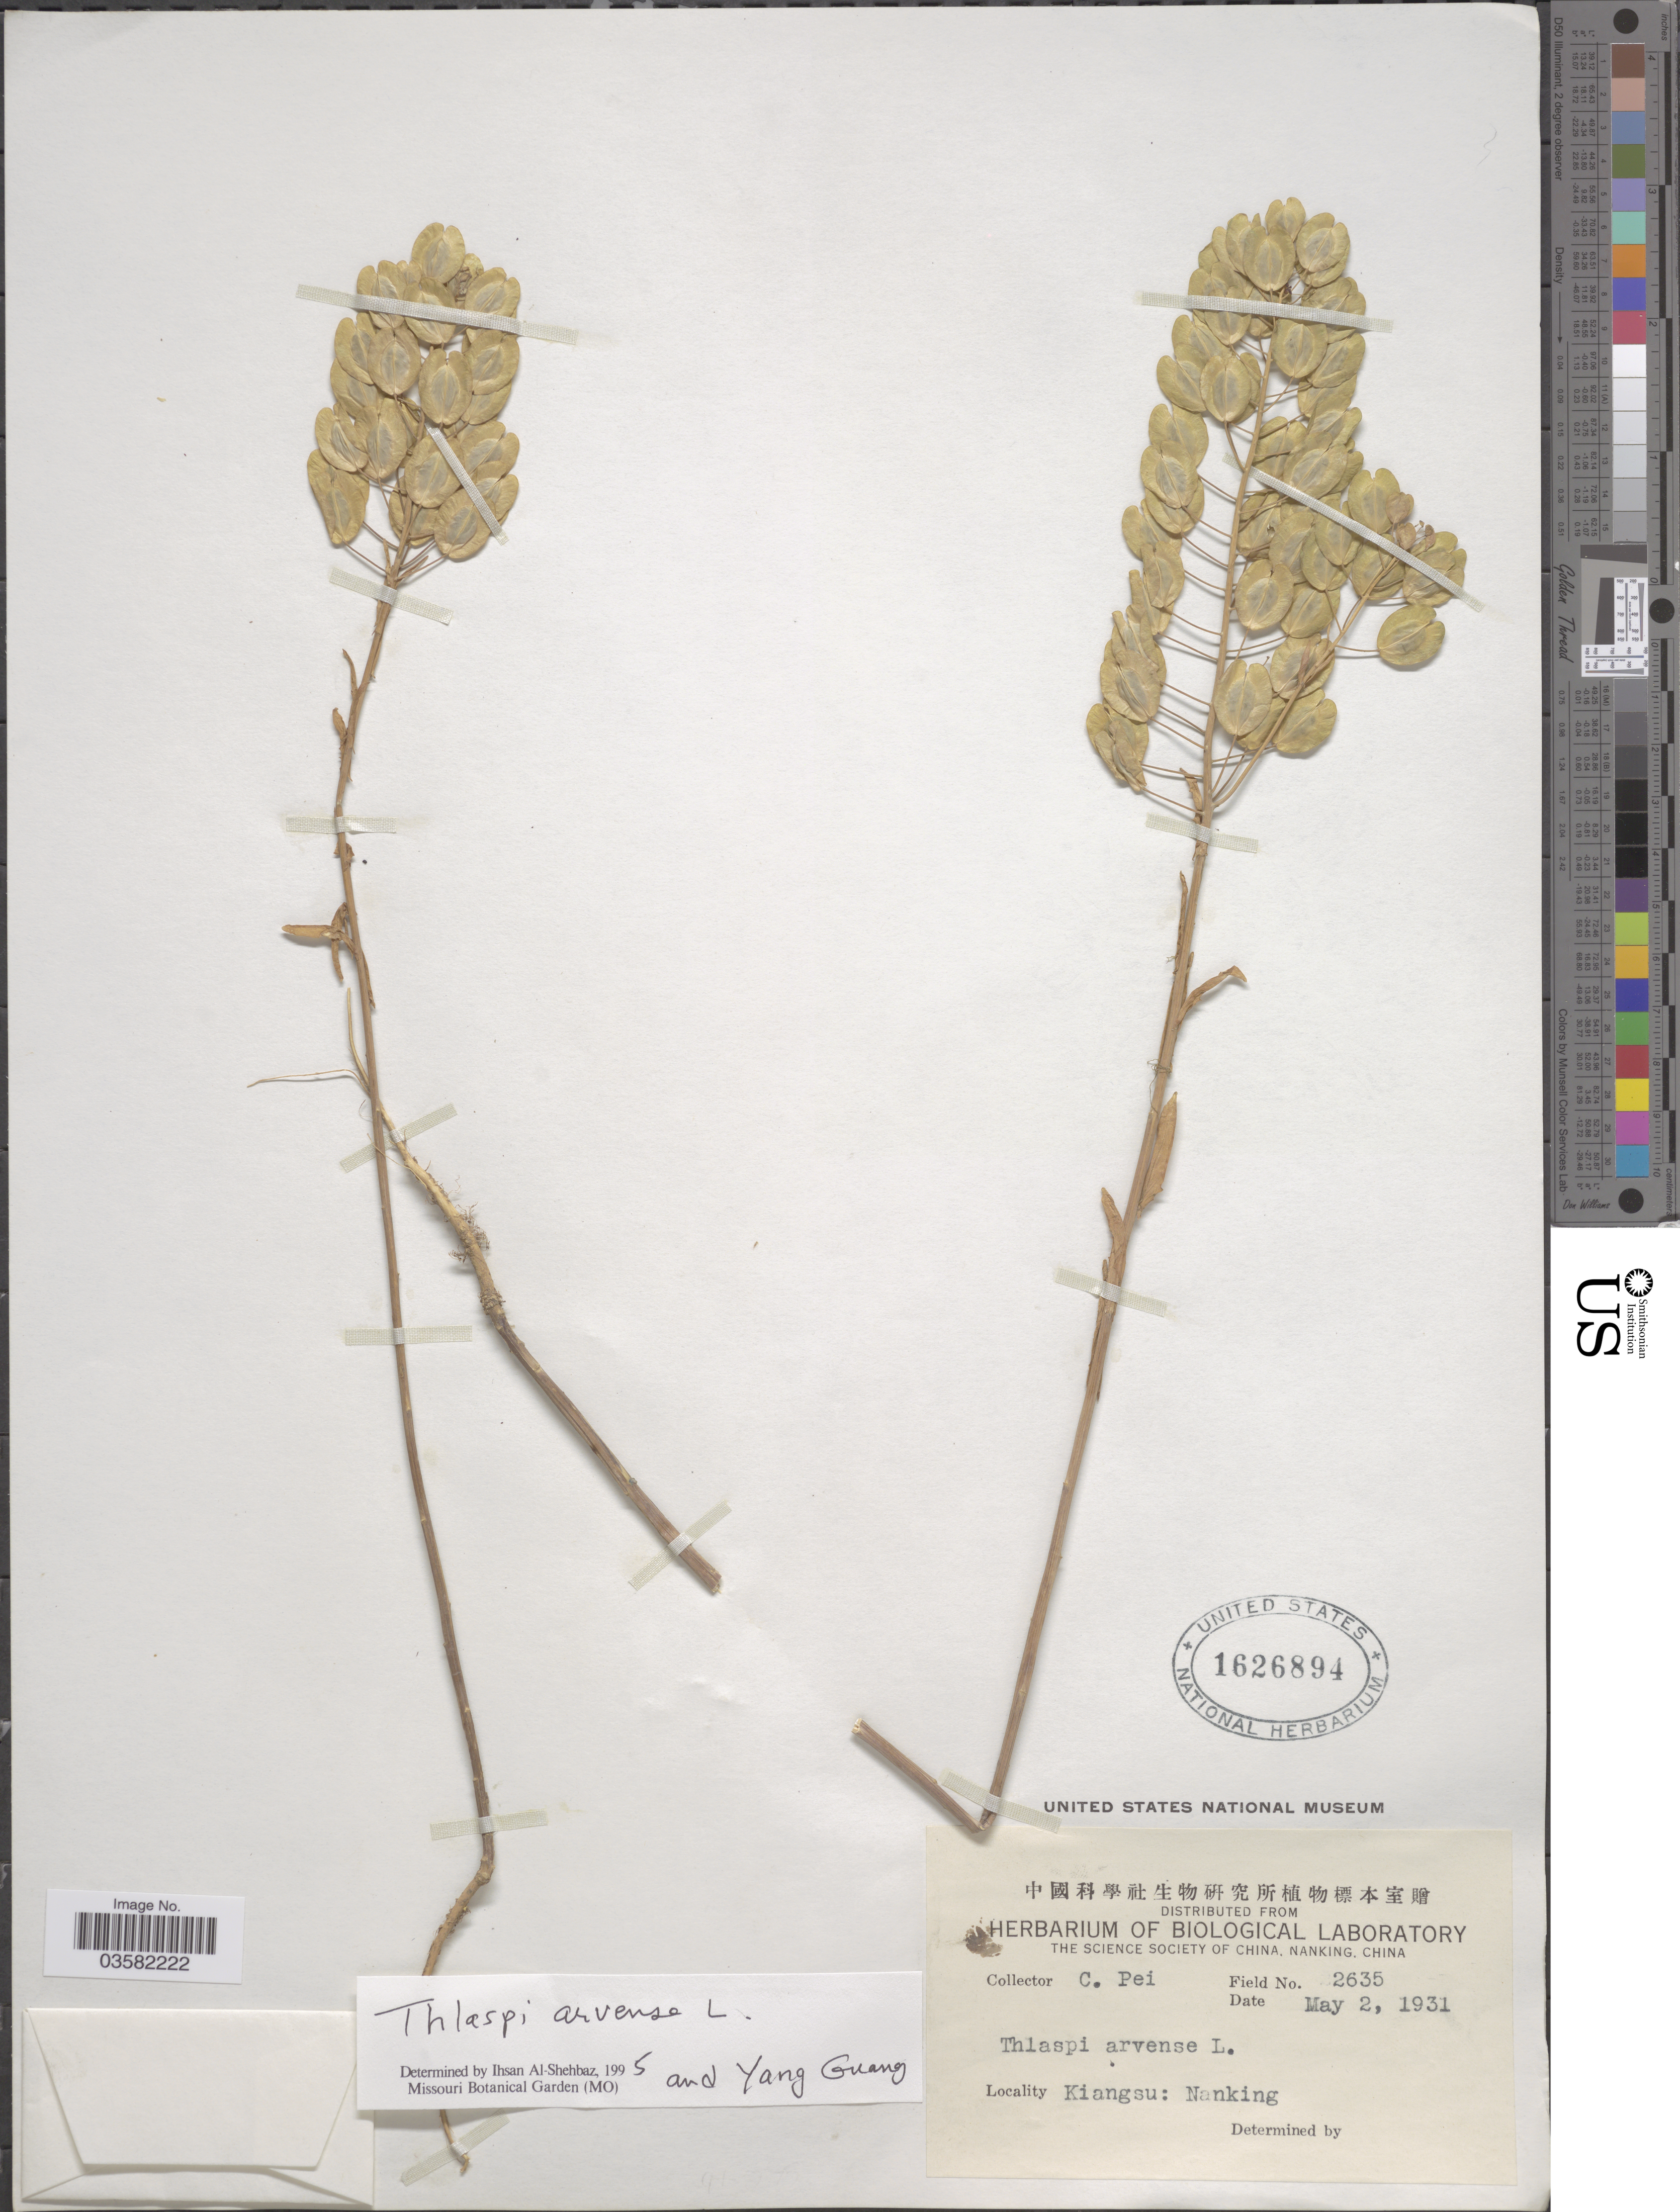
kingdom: Plantae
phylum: Tracheophyta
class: Magnoliopsida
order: Brassicales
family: Brassicaceae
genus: Thlaspi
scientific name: Thlaspi arvense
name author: L.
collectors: C. P'ei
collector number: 2635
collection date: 1931-05-02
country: China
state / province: Jiangsu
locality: Kiangsu: Nanking.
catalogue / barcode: US 1626894